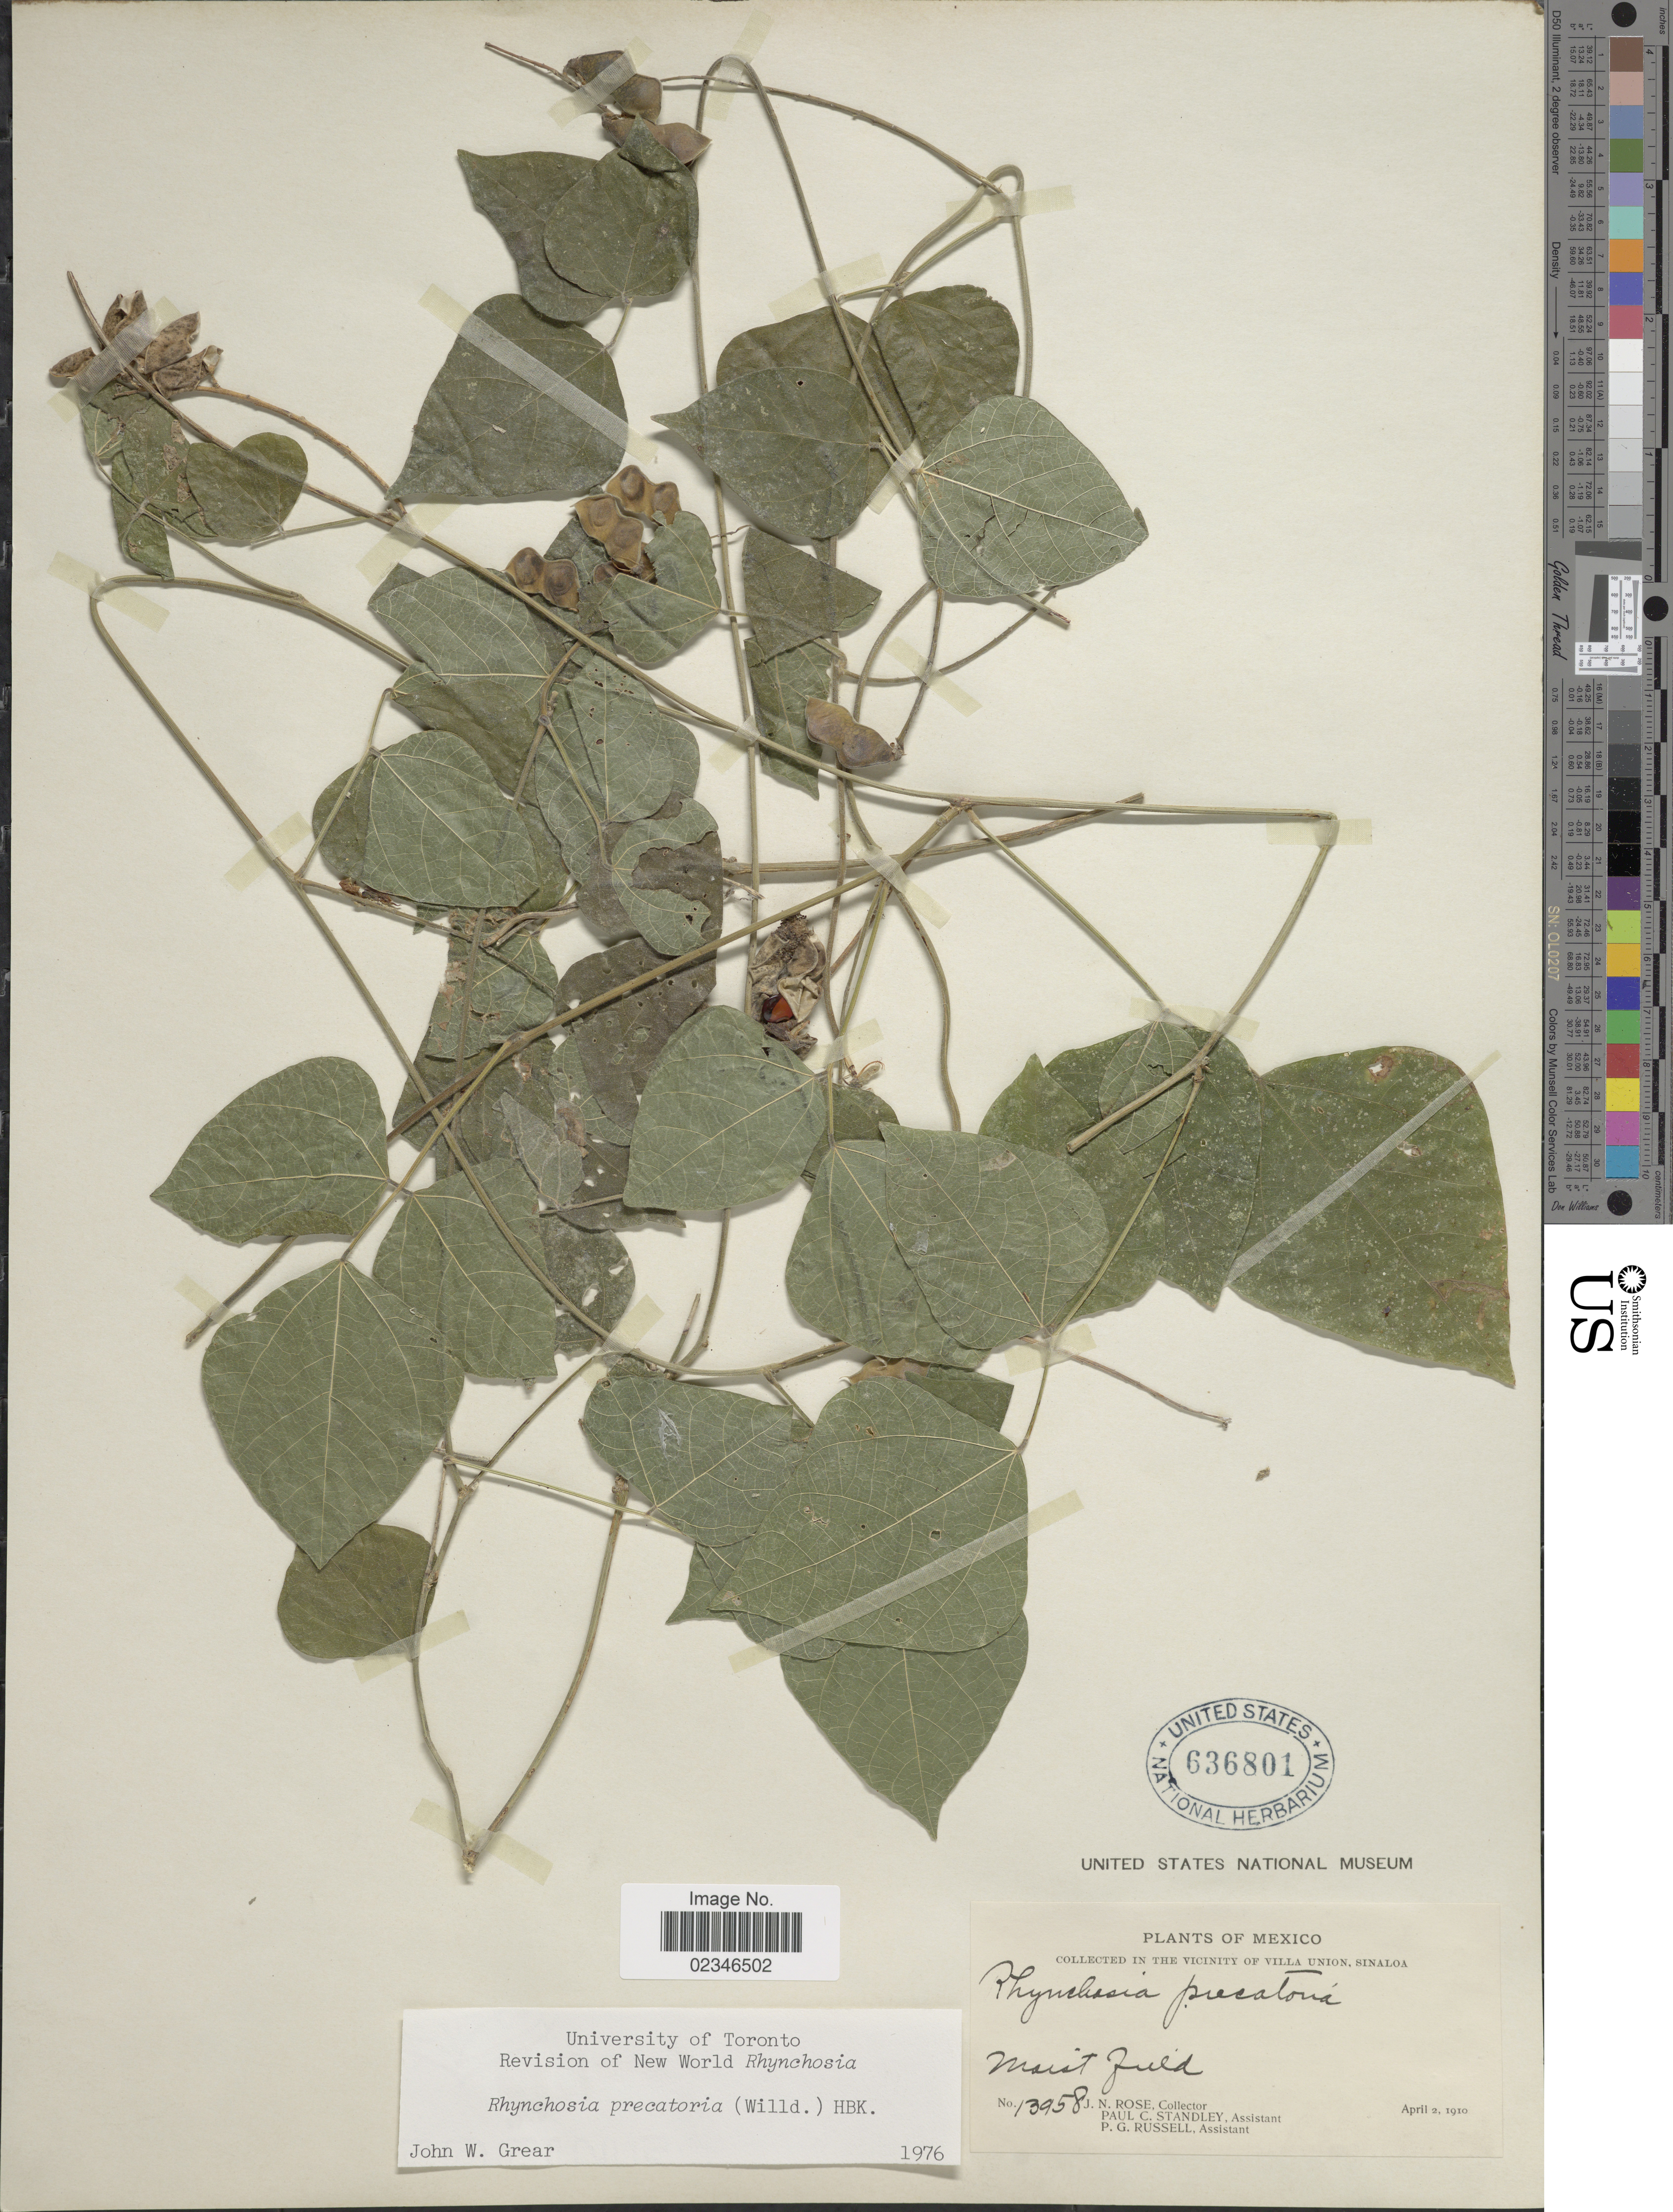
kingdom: Plantae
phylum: Tracheophyta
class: Magnoliopsida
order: Fabales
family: Fabaceae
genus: Rhynchosia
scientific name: Rhynchosia precatoria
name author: (Willd.) DC.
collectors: J. N. Rose, P. C. Standley & P. G. Russell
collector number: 13958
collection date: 1910-04-02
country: Mexico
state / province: Sinaloa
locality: In The Vicinity of Villa Union, Sinaloa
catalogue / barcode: US 636801